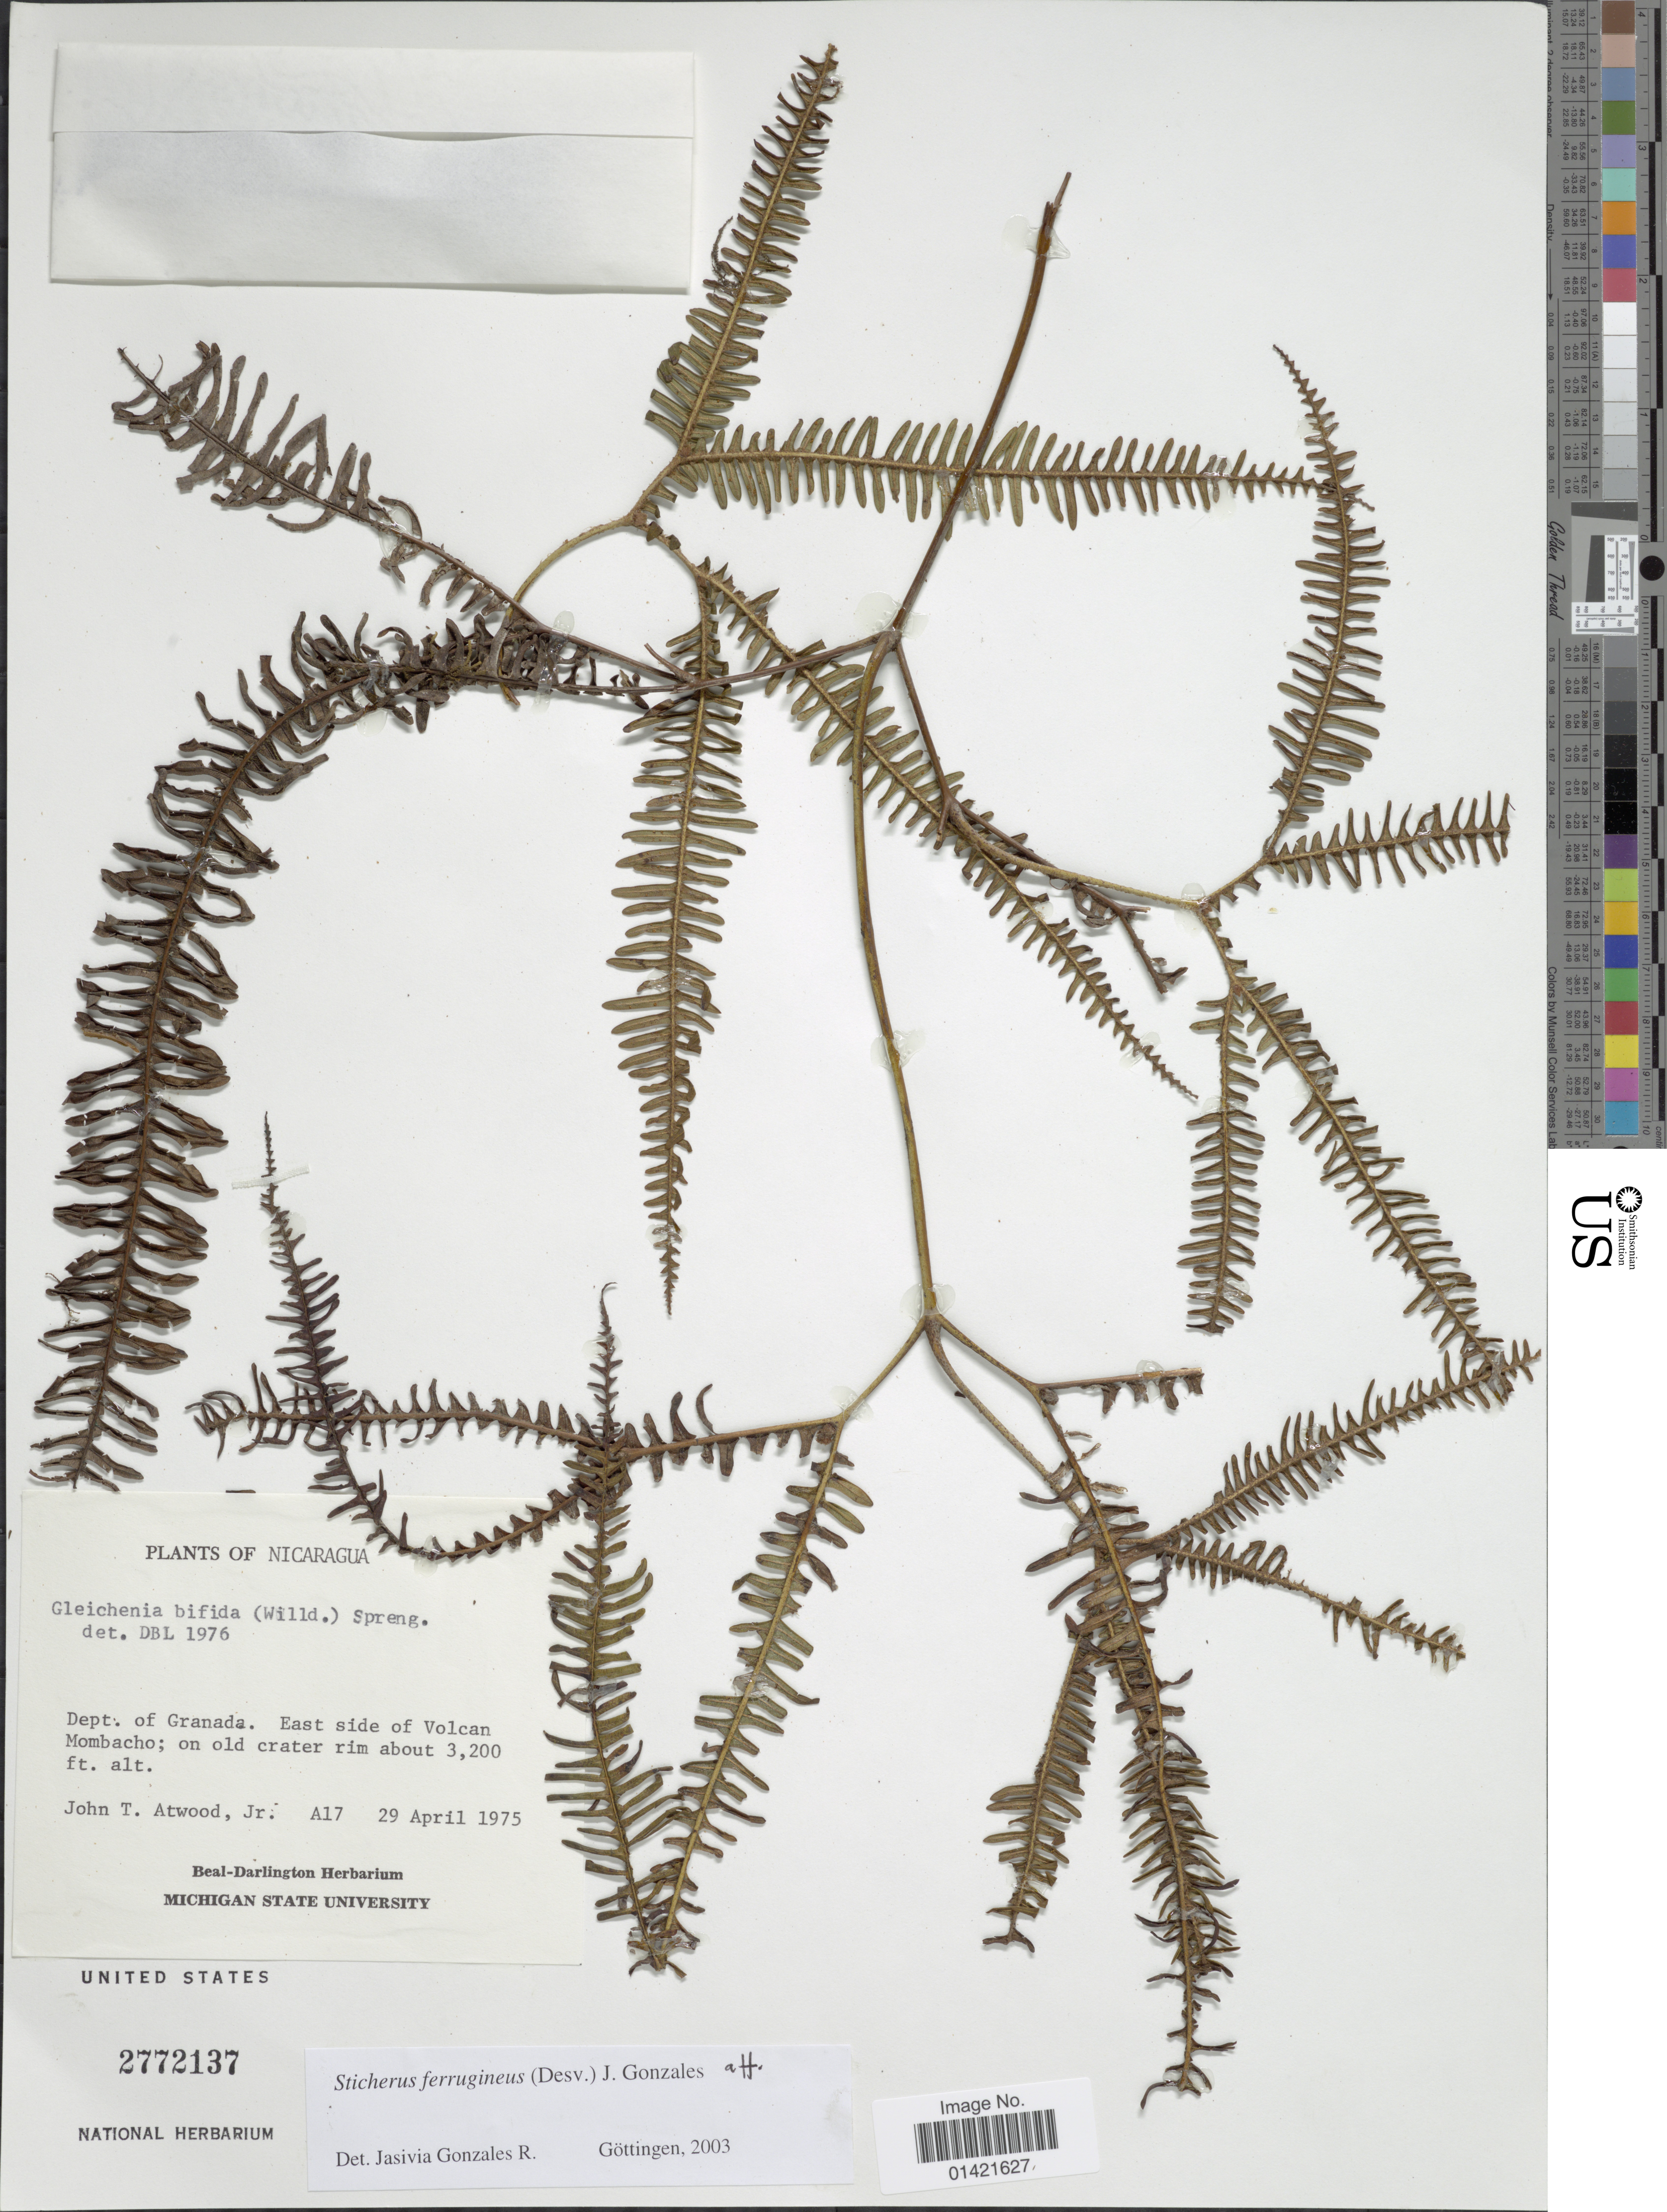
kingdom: Plantae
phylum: Tracheophyta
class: Polypodiopsida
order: Gleicheniales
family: Gleicheniaceae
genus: Sticherus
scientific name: Sticherus ferrugineus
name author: (Desv.) J. Gonzales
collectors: J. T. Atwood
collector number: A17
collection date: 1975-04-29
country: Nicaragua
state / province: Granada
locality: Dept. of Granada. East side of Volcan Mombacho; on old crater rim.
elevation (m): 975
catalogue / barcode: US 2772137